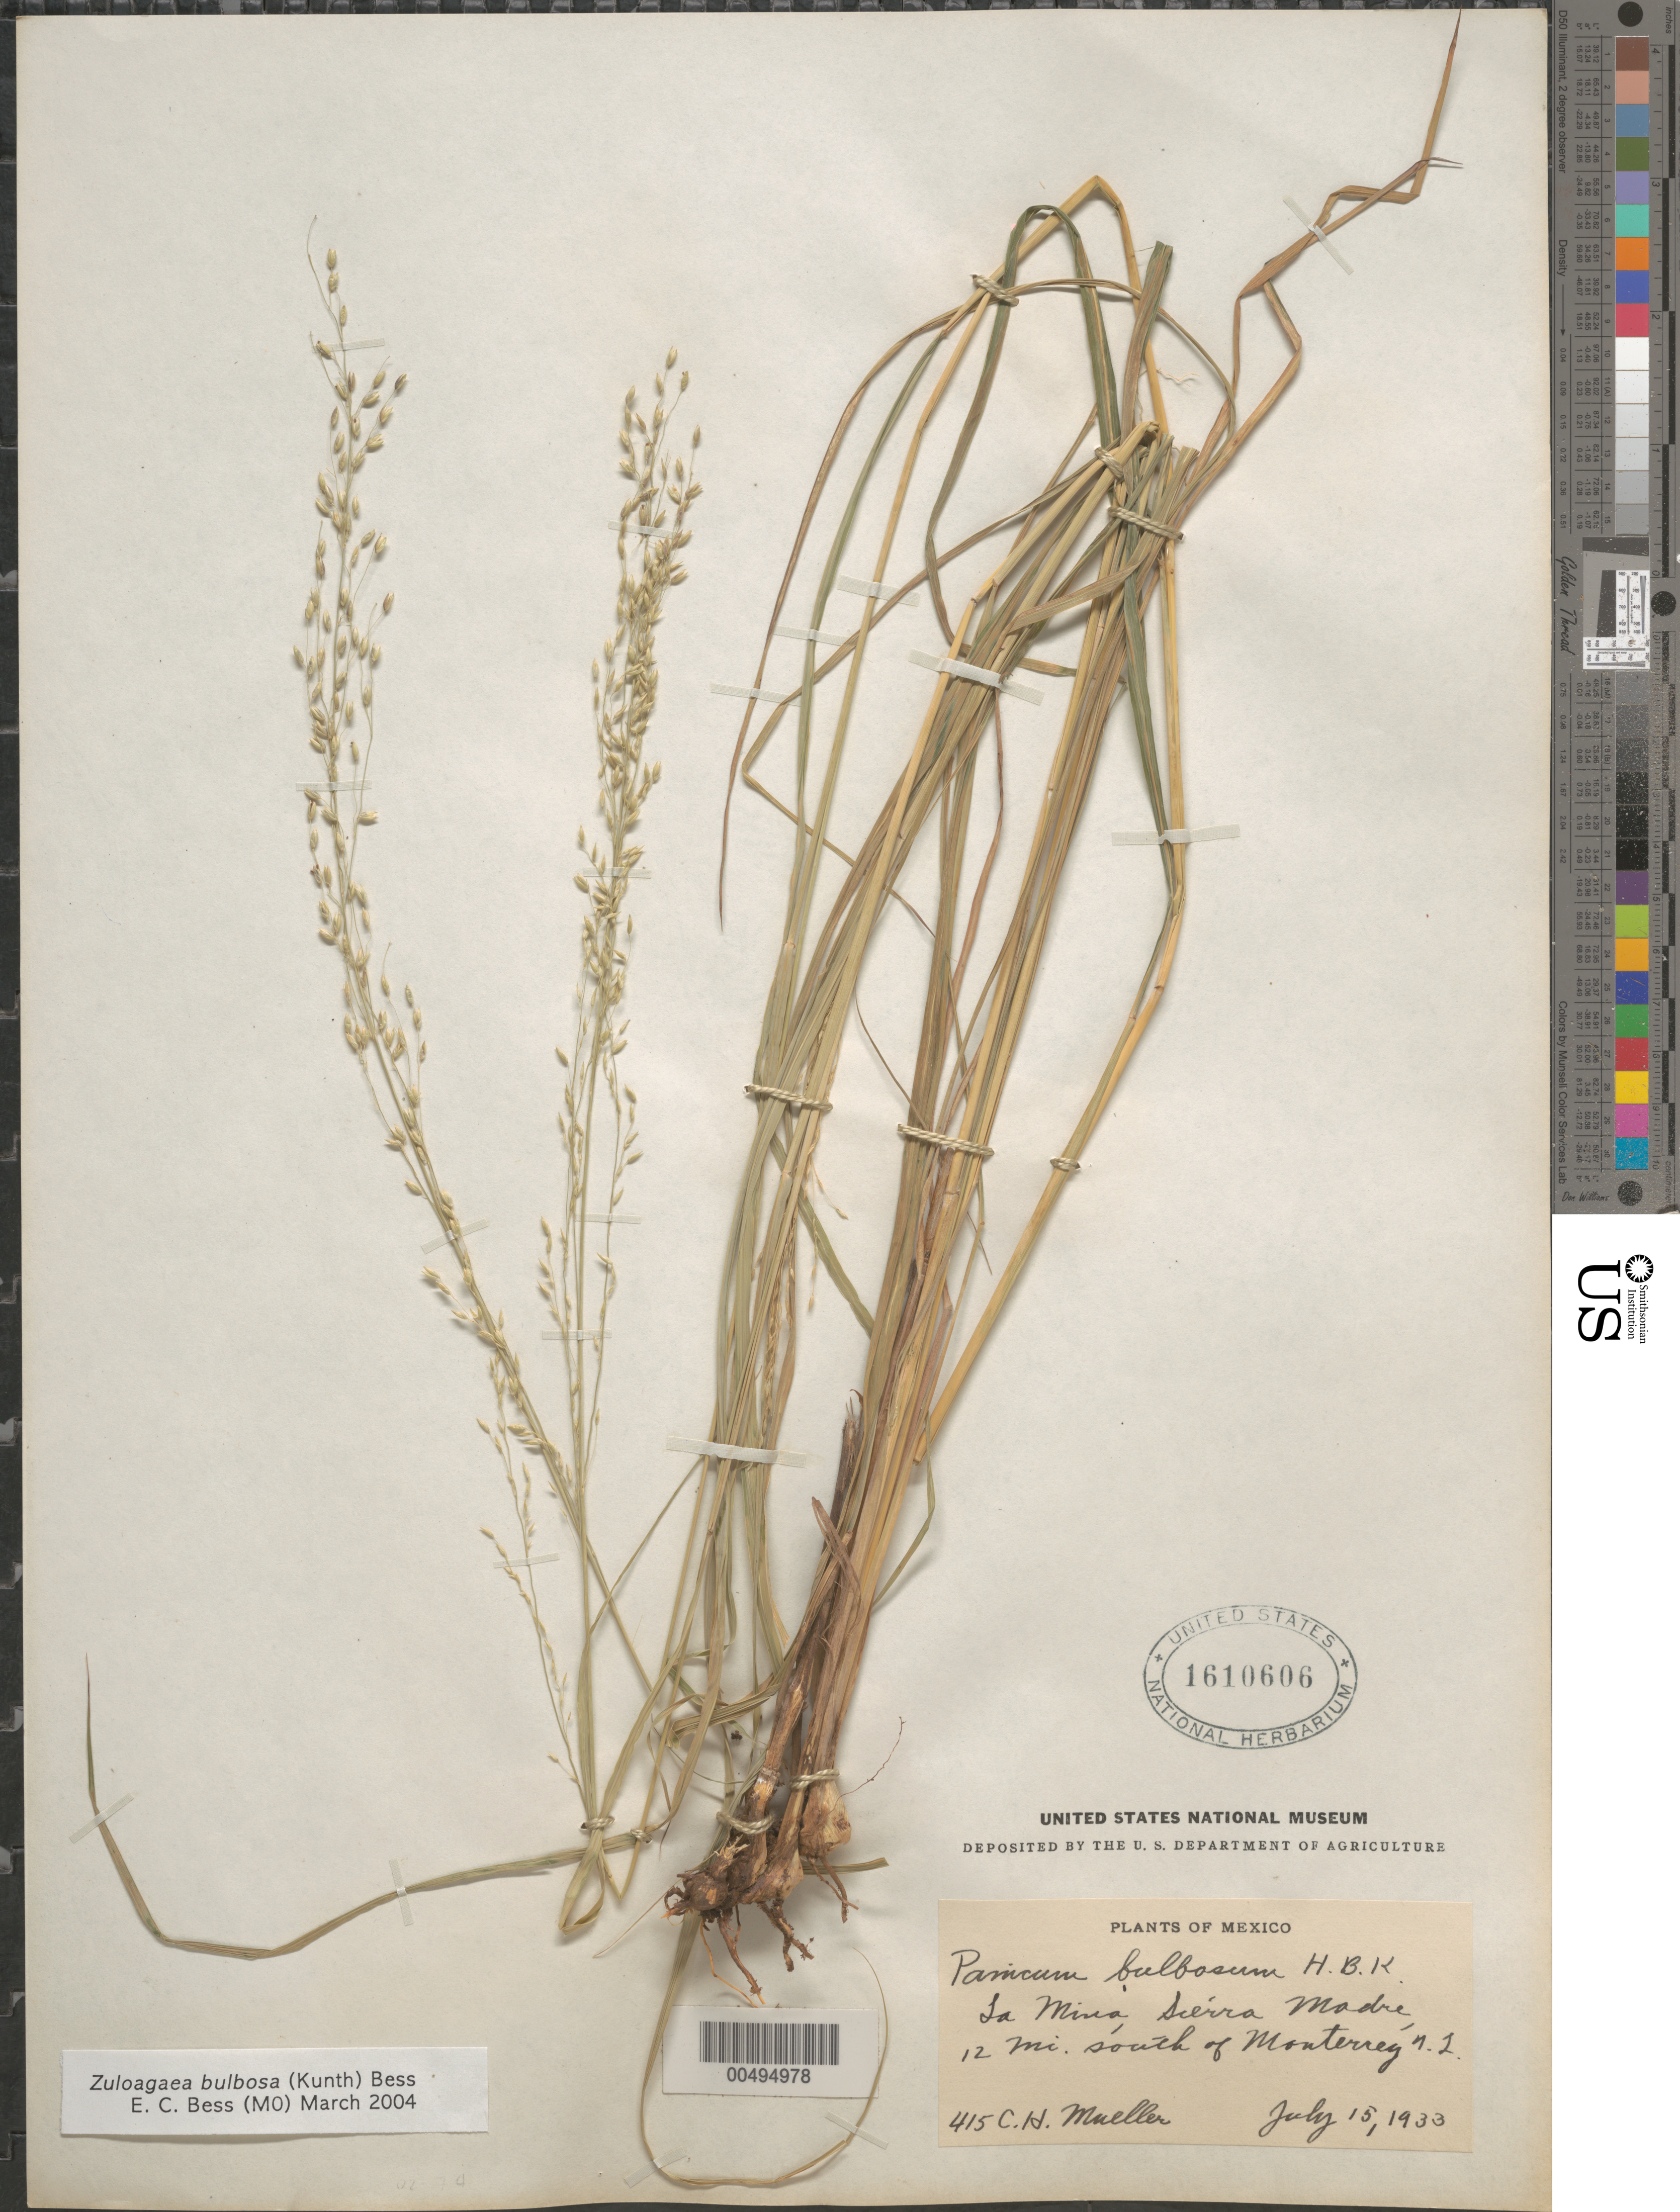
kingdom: Plantae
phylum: Tracheophyta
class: Liliopsida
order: Poales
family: Poaceae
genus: Panicum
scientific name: Panicum bulbosum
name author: Kunth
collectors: C. H. Muller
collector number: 415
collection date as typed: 15 Jul 1933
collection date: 1933-07-15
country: Mexico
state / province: Nuevo Leon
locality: La Mina, Sierra Madre, 12 mi S of Monterrey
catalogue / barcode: US 1610606